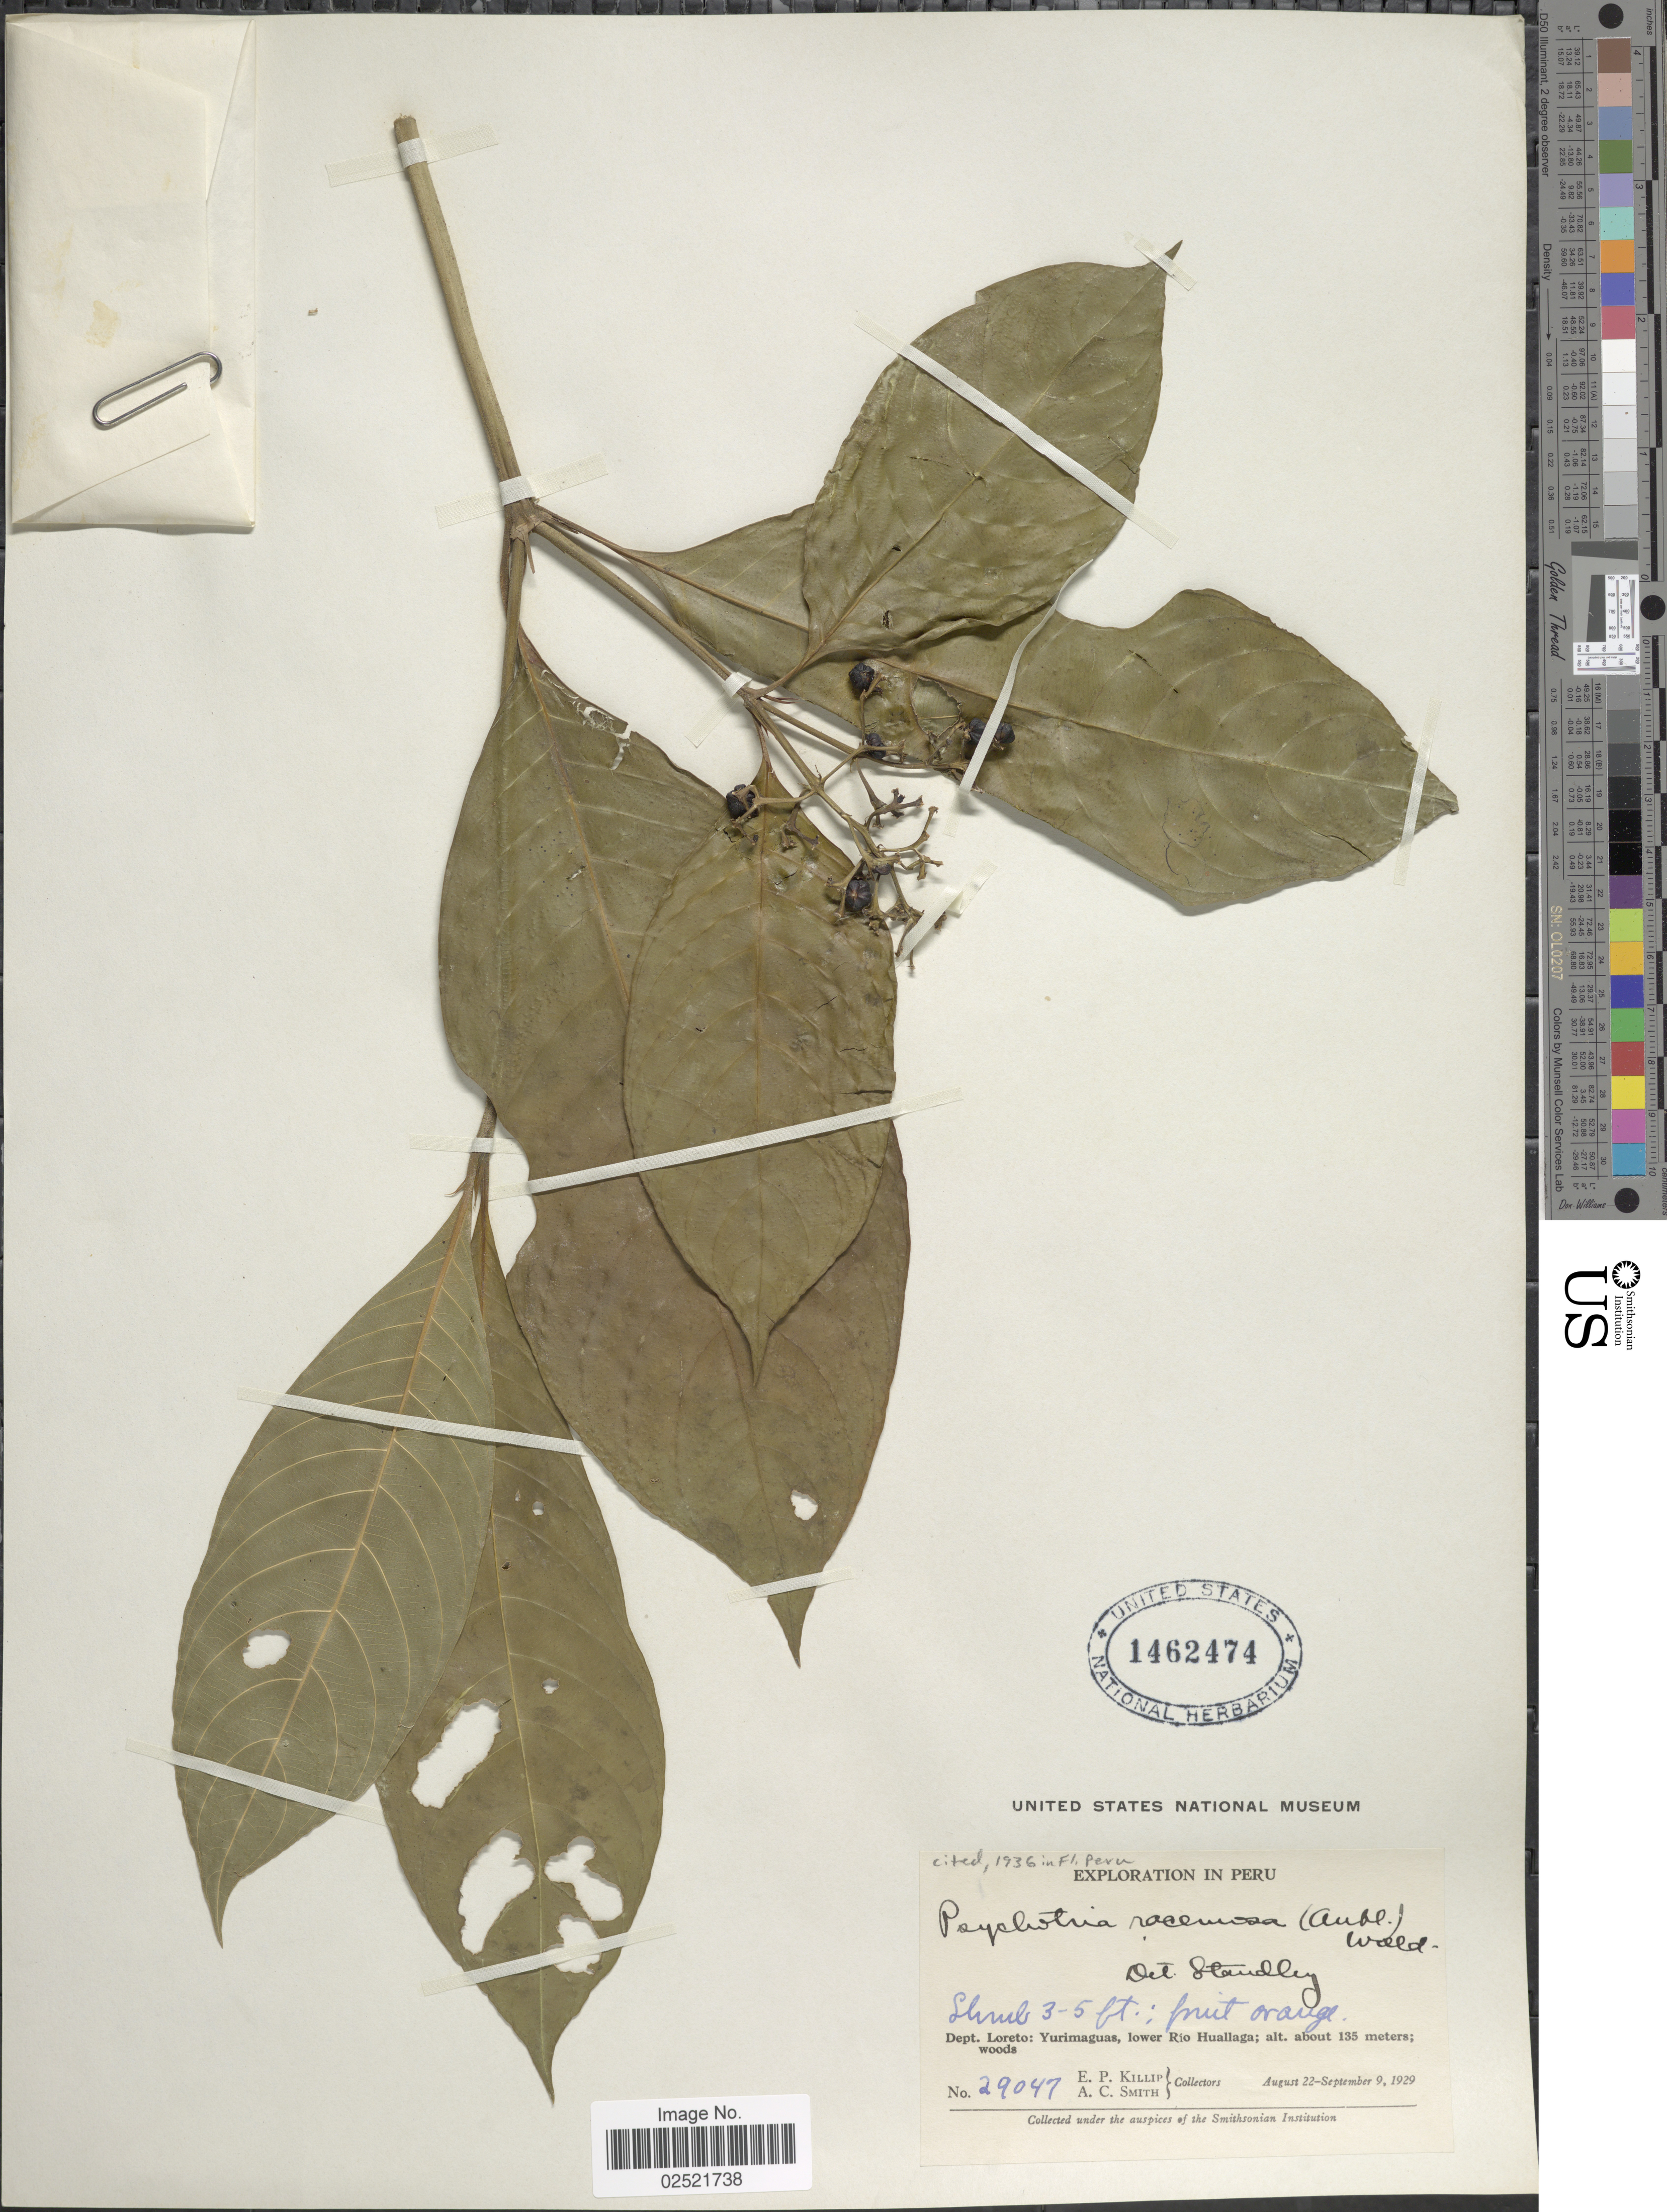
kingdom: Plantae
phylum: Tracheophyta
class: Magnoliopsida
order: Gentianales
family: Rubiaceae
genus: Psychotria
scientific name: Psychotria racemosa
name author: (Aubl.) Raeuschel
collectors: E. P. Killip & A. C. Smith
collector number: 29047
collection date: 1929-08-22/1929-09-09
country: Peru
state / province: Loreto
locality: Yurimaguas, lower Rio Huallaga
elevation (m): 135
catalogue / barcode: US 1462474